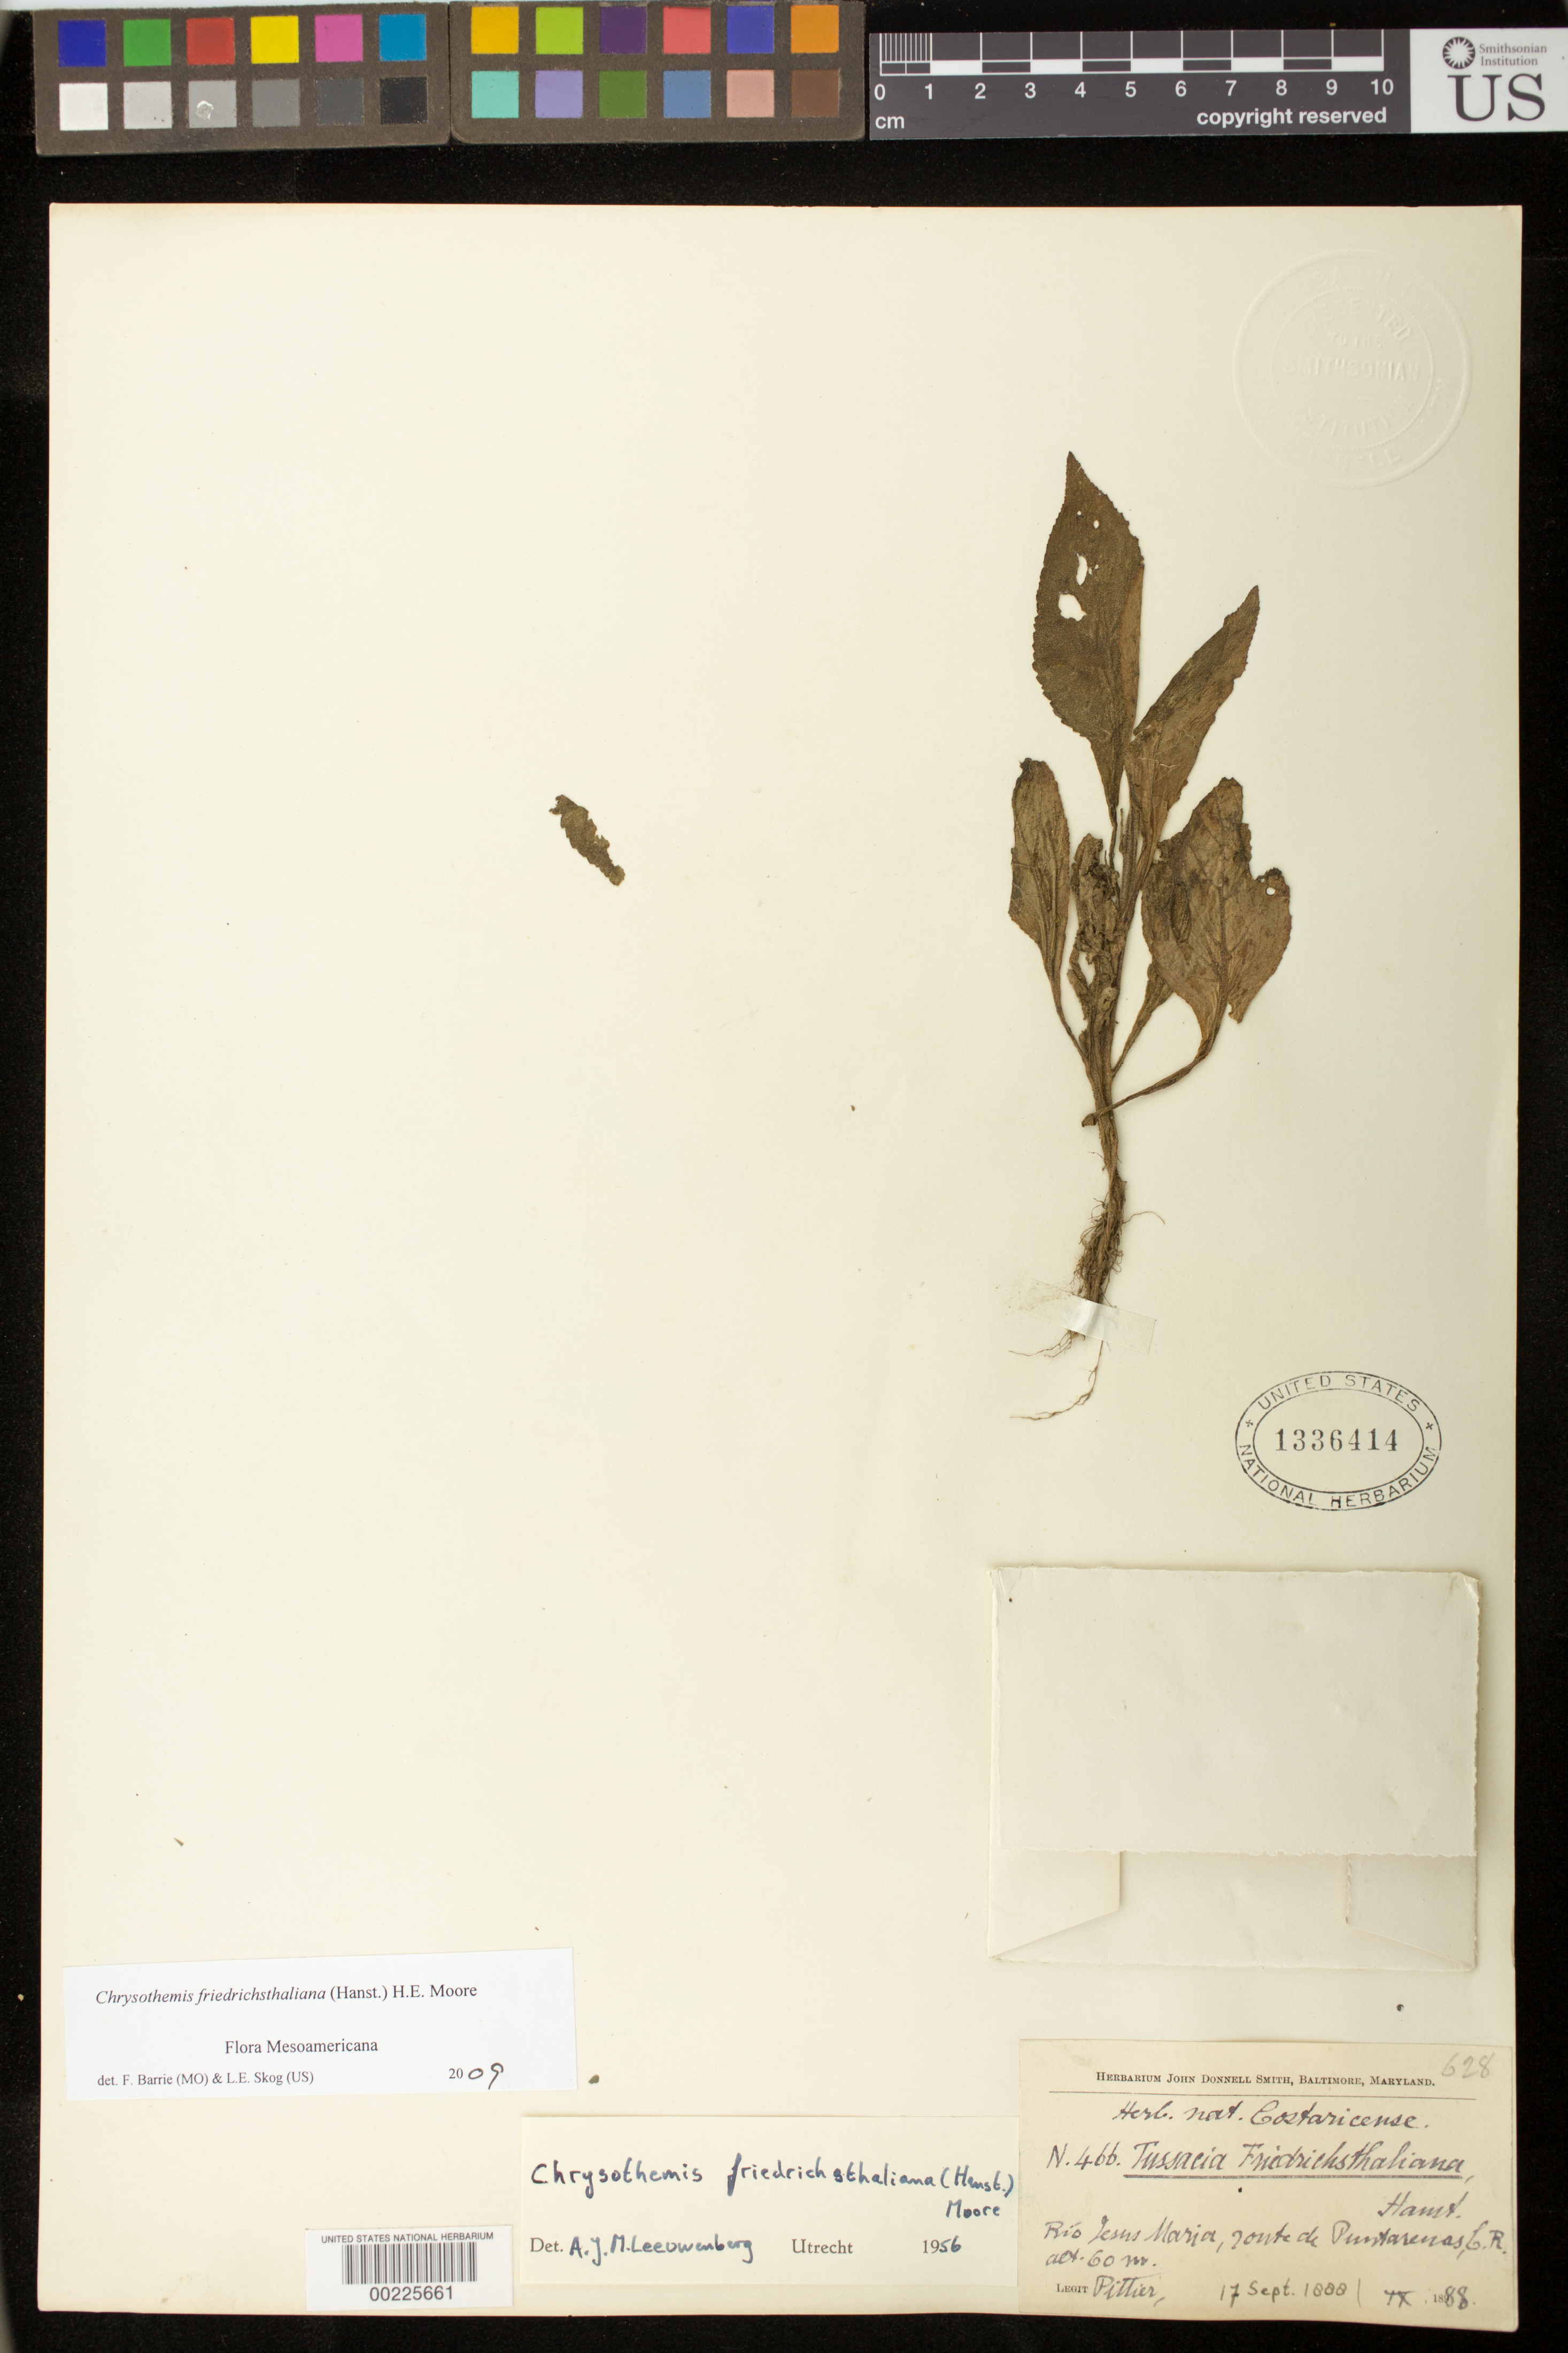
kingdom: Plantae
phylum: Tracheophyta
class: Magnoliopsida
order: Lamiales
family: Gesneriaceae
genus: Chrysothemis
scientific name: Chrysothemis friedrichsthaliana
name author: (Hanst.) H.E. Moore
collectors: H. F. Pittier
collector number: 466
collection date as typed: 17 Sep 1888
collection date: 1888-09-17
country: Costa Rica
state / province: Puntarenas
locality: Rio Jesus Maria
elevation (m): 60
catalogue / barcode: US 1336414